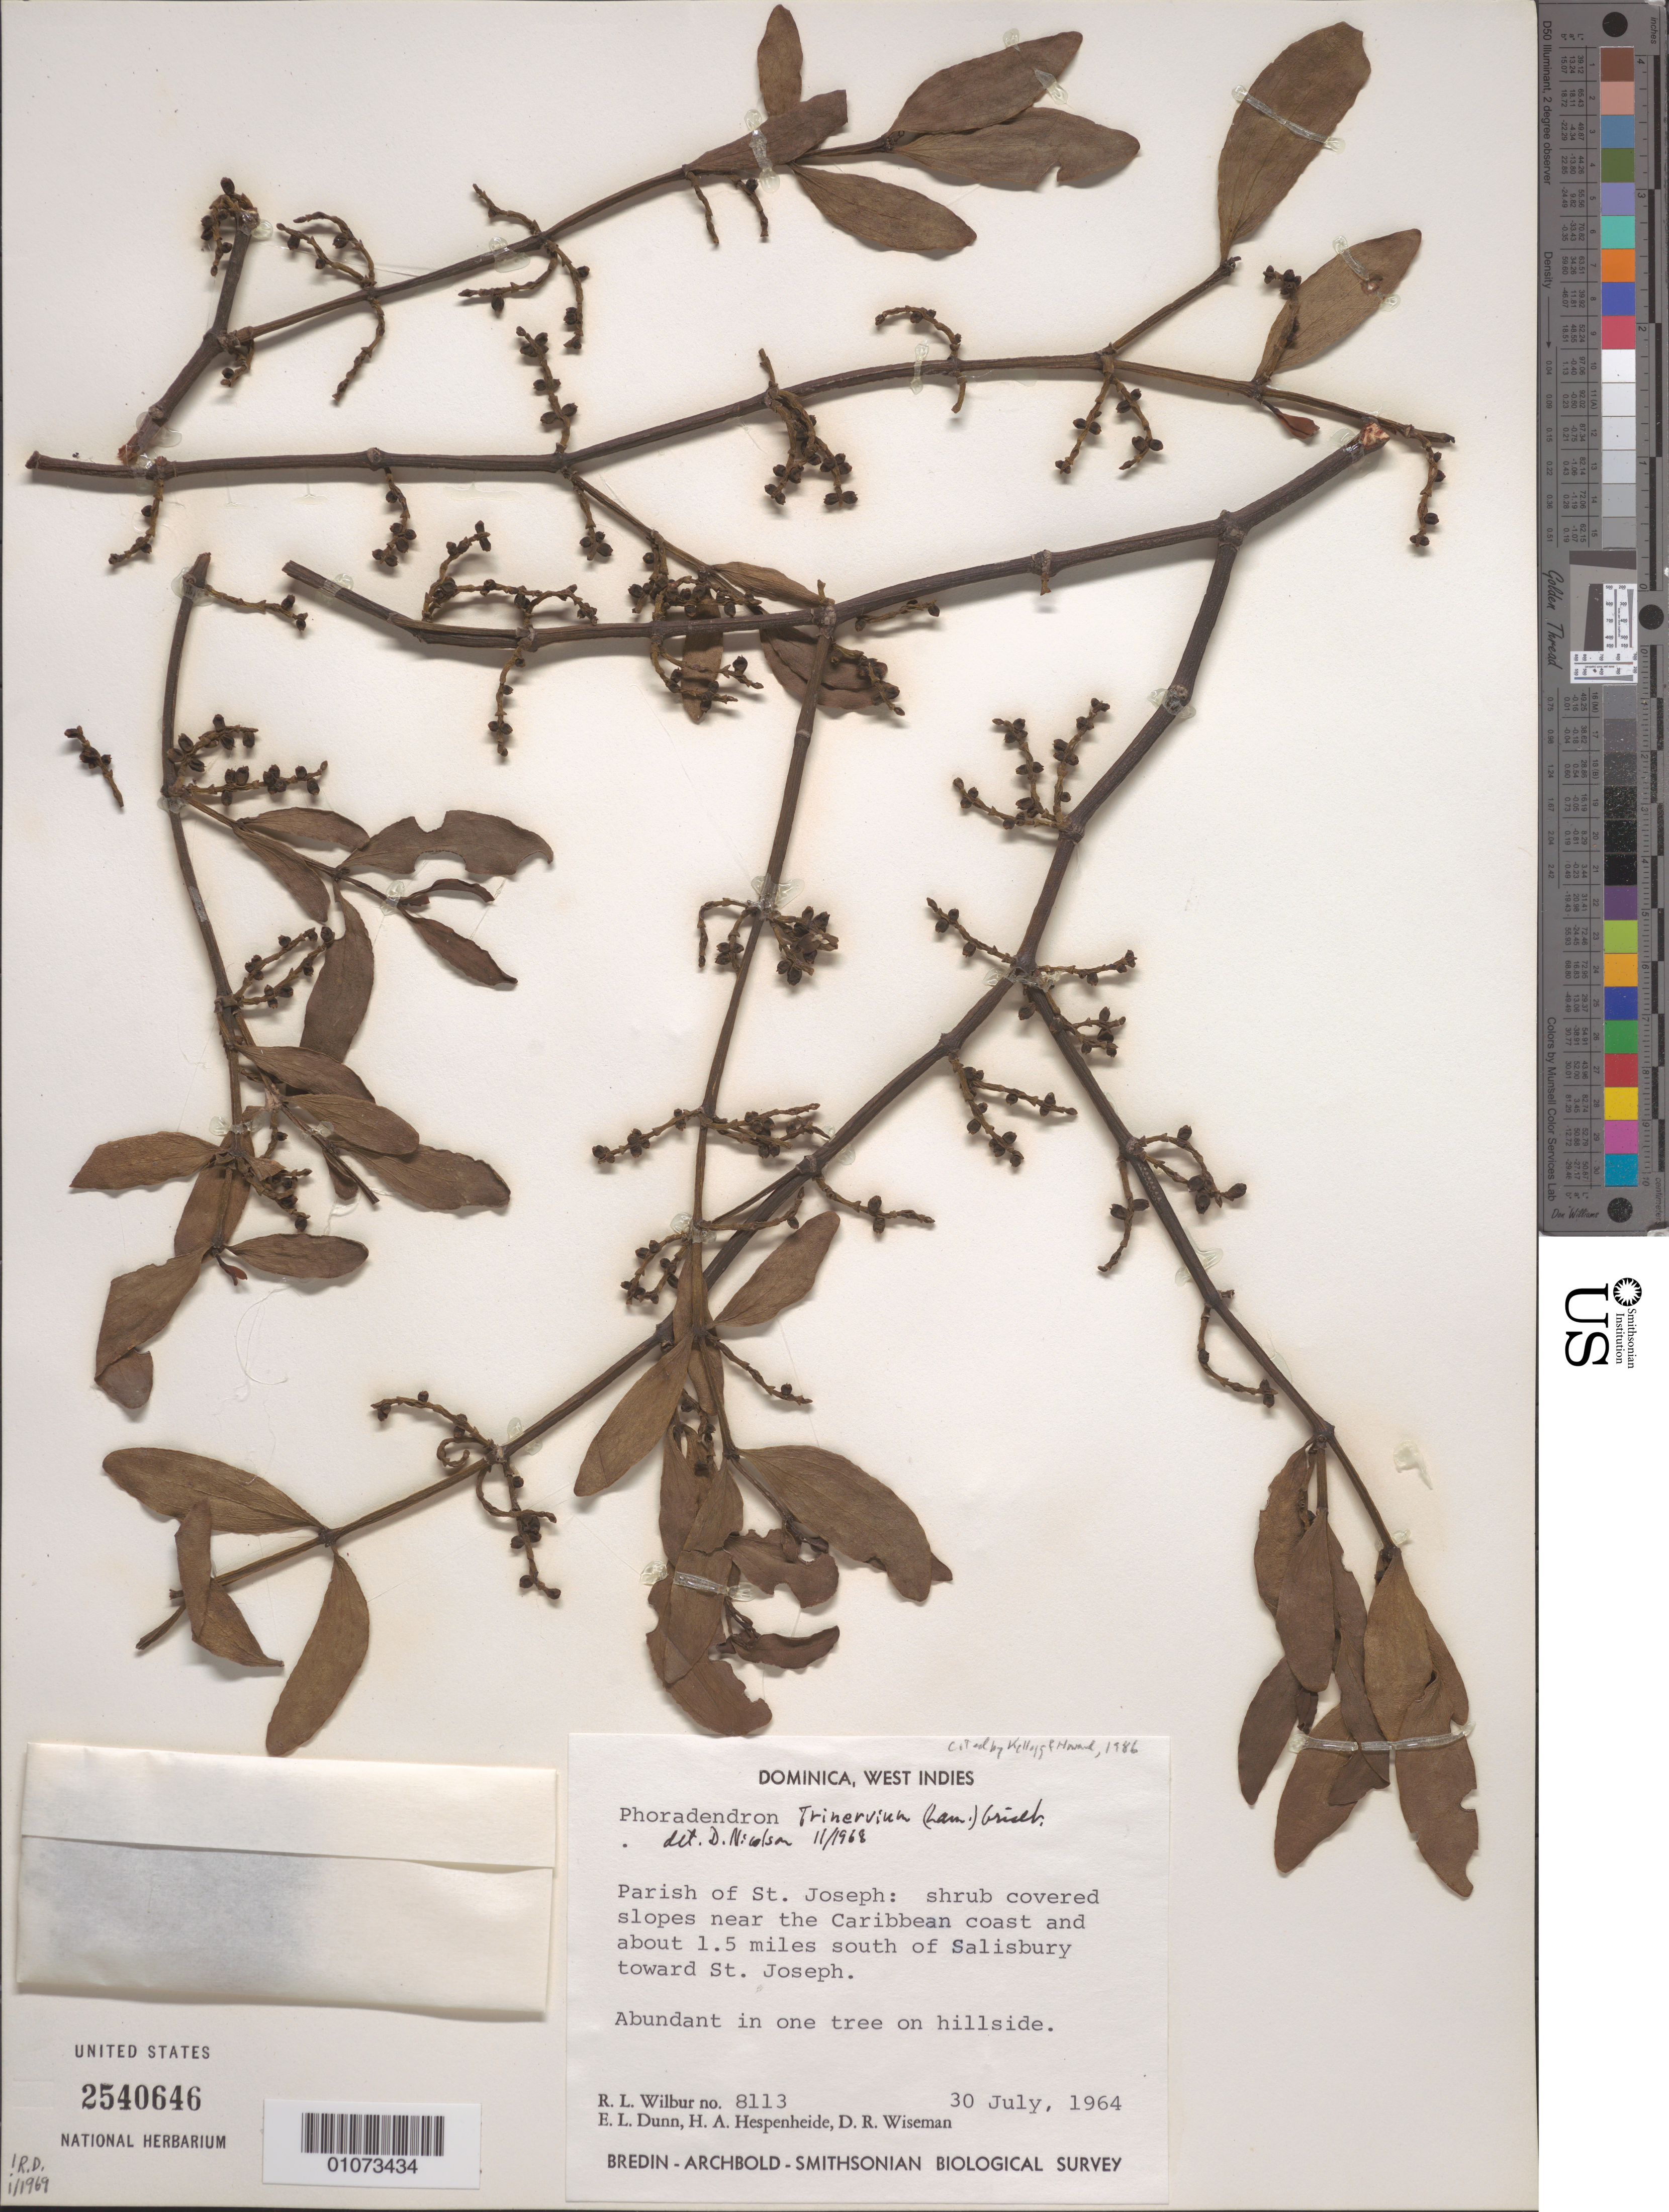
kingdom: Plantae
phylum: Tracheophyta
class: Magnoliopsida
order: Santalales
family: Viscaceae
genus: Phoradendron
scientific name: Phoradendron trinervium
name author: (Lam.) Griseb.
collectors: R. L. Wilbur, E. Dunn, H. A. Hespenheide & D. R. Wiseman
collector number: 8113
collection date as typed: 30 Jul 1964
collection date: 1964-07-30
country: Dominica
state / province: St. Joseph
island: Dominica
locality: Near the Caribbean coast and about 1.5 miles south of Salisbury toward St. Joseph.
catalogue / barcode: US 2540646